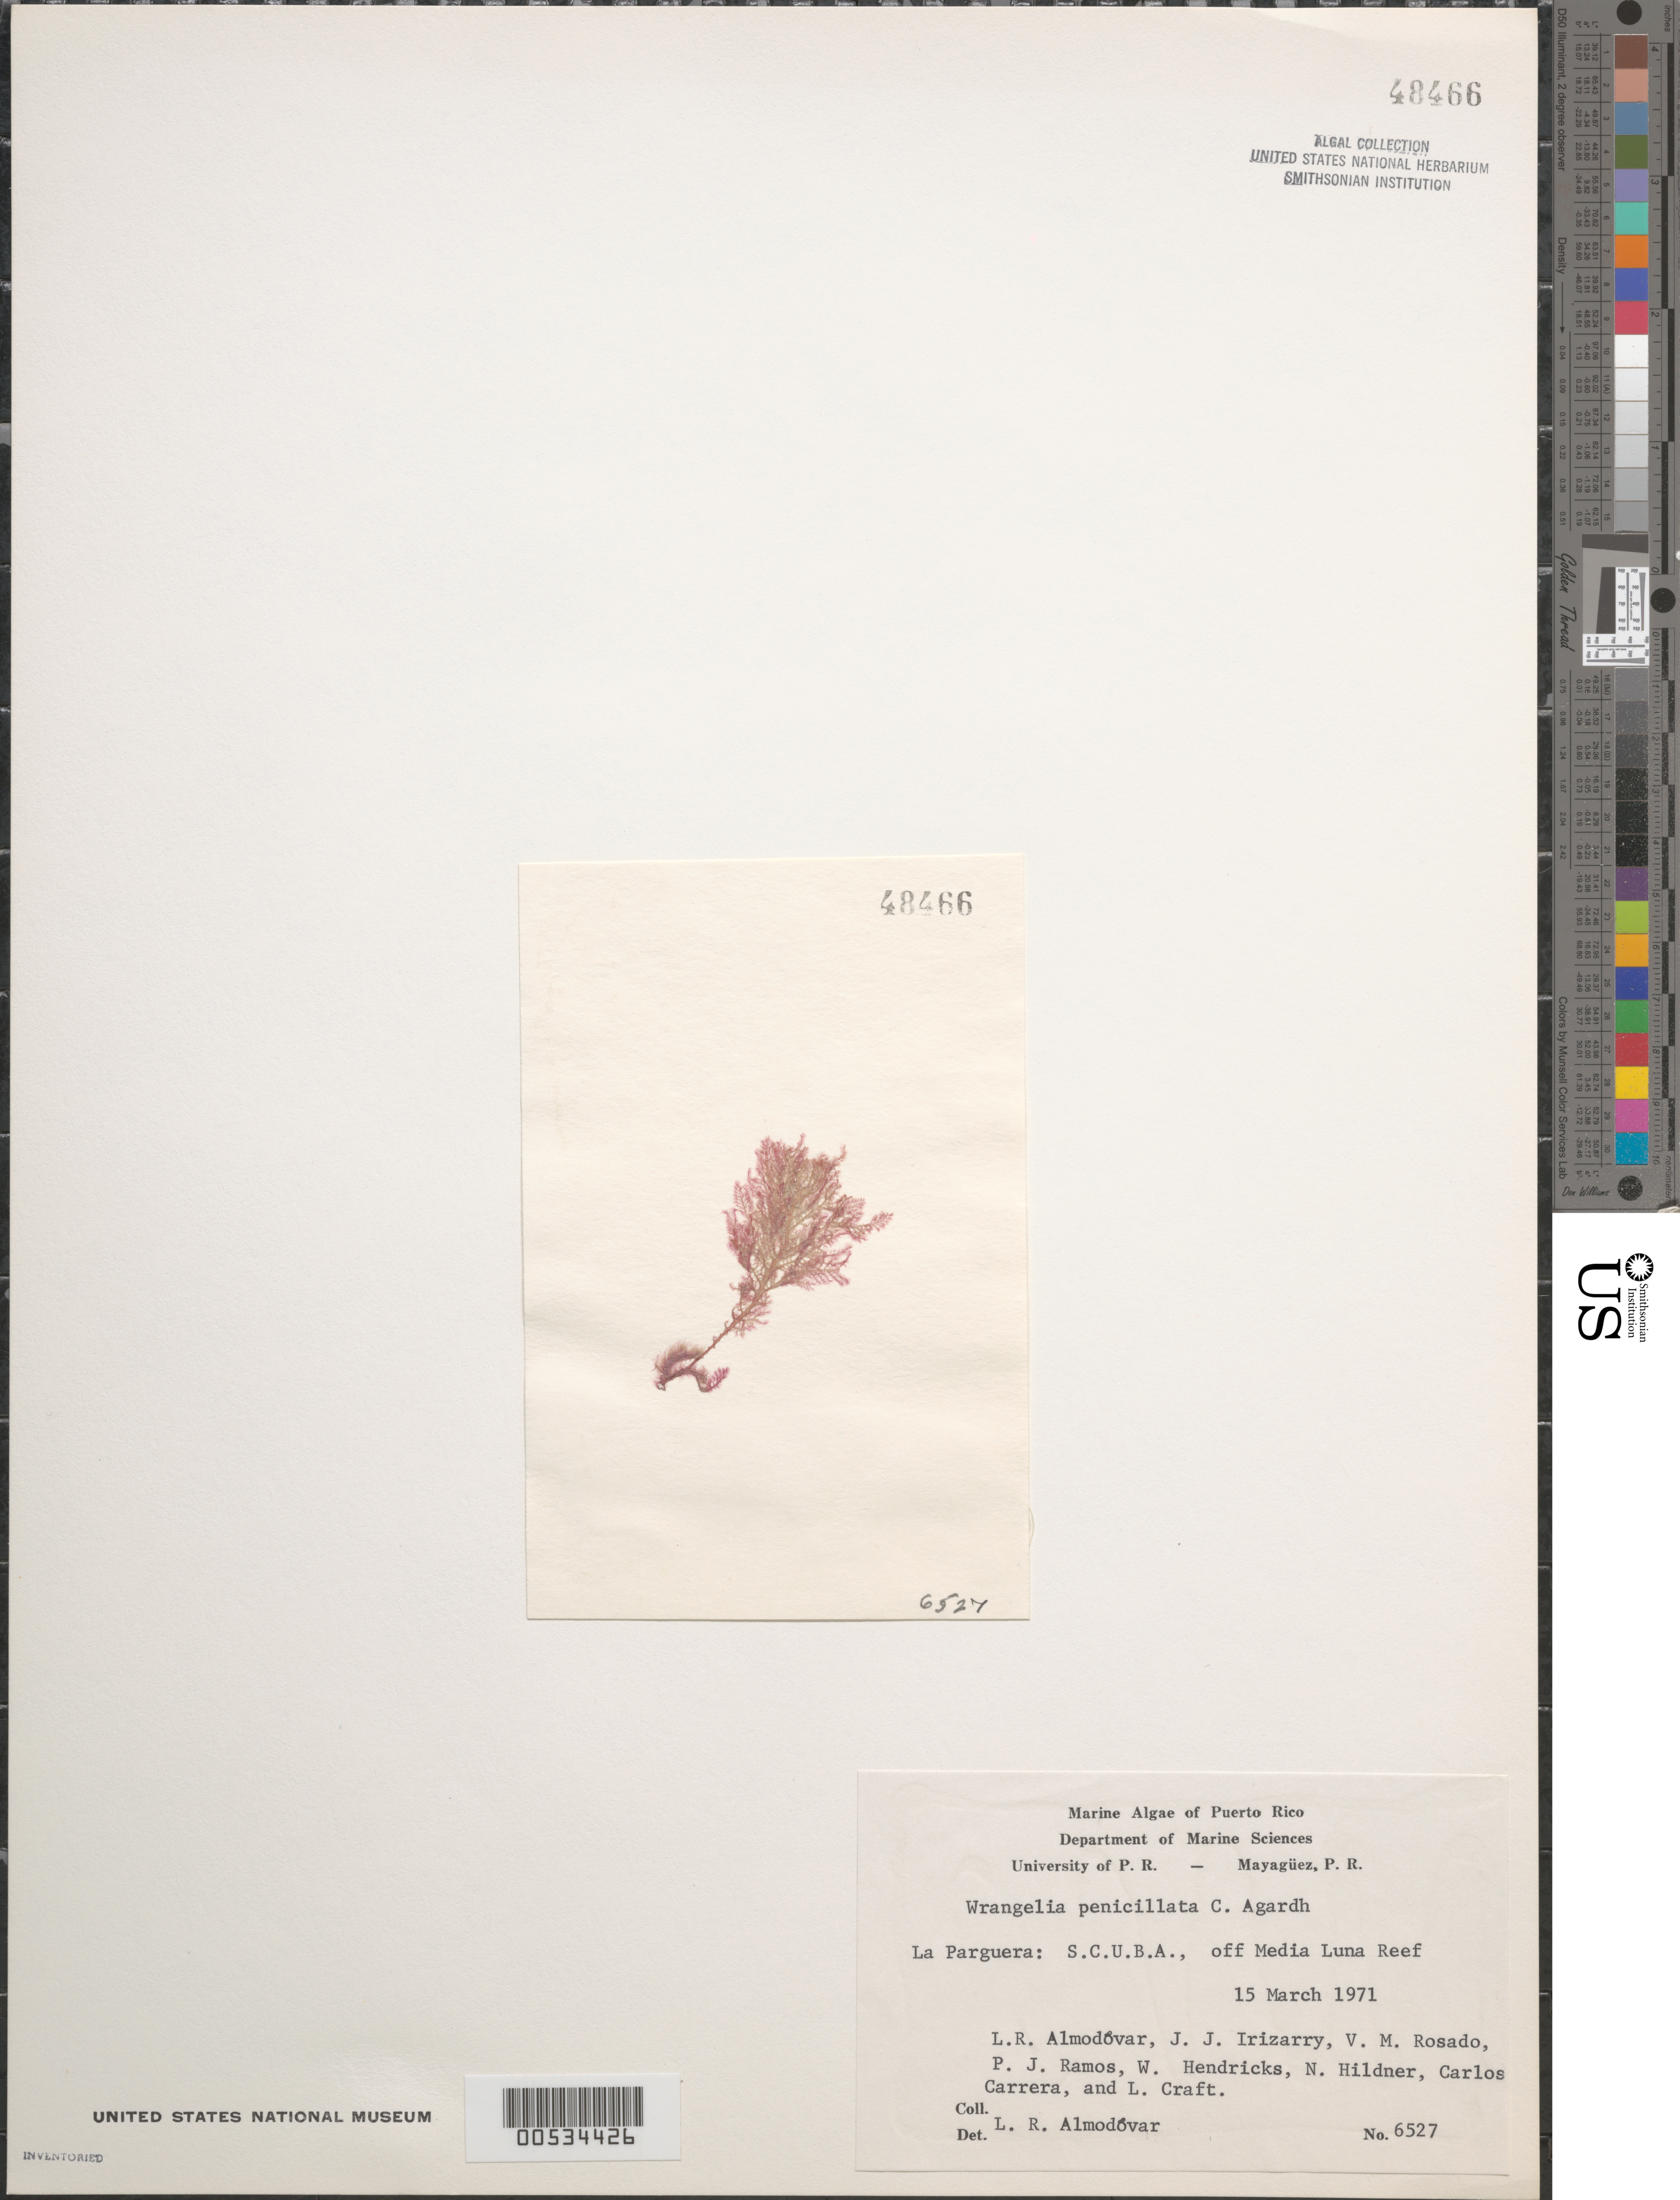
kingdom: Plantae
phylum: Rhodophyta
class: Florideophyceae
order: Ceramiales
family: Wrangeliaceae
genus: Wrangelia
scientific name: Wrangelia penicillata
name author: (C. Agardh) C. Agardh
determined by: Almodovar, L. R.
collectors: L. Almodovar, J. Irizarry, V. Rosado, P. Ramos, W. Hendricks, N. Hildner, C. Carrera, L. Craft & L. Craft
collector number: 6527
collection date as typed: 15 Mar 1971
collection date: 1971-03-15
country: Puerto Rico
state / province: Lajas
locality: La Parguera, off Media Luna Reef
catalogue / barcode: US 48466